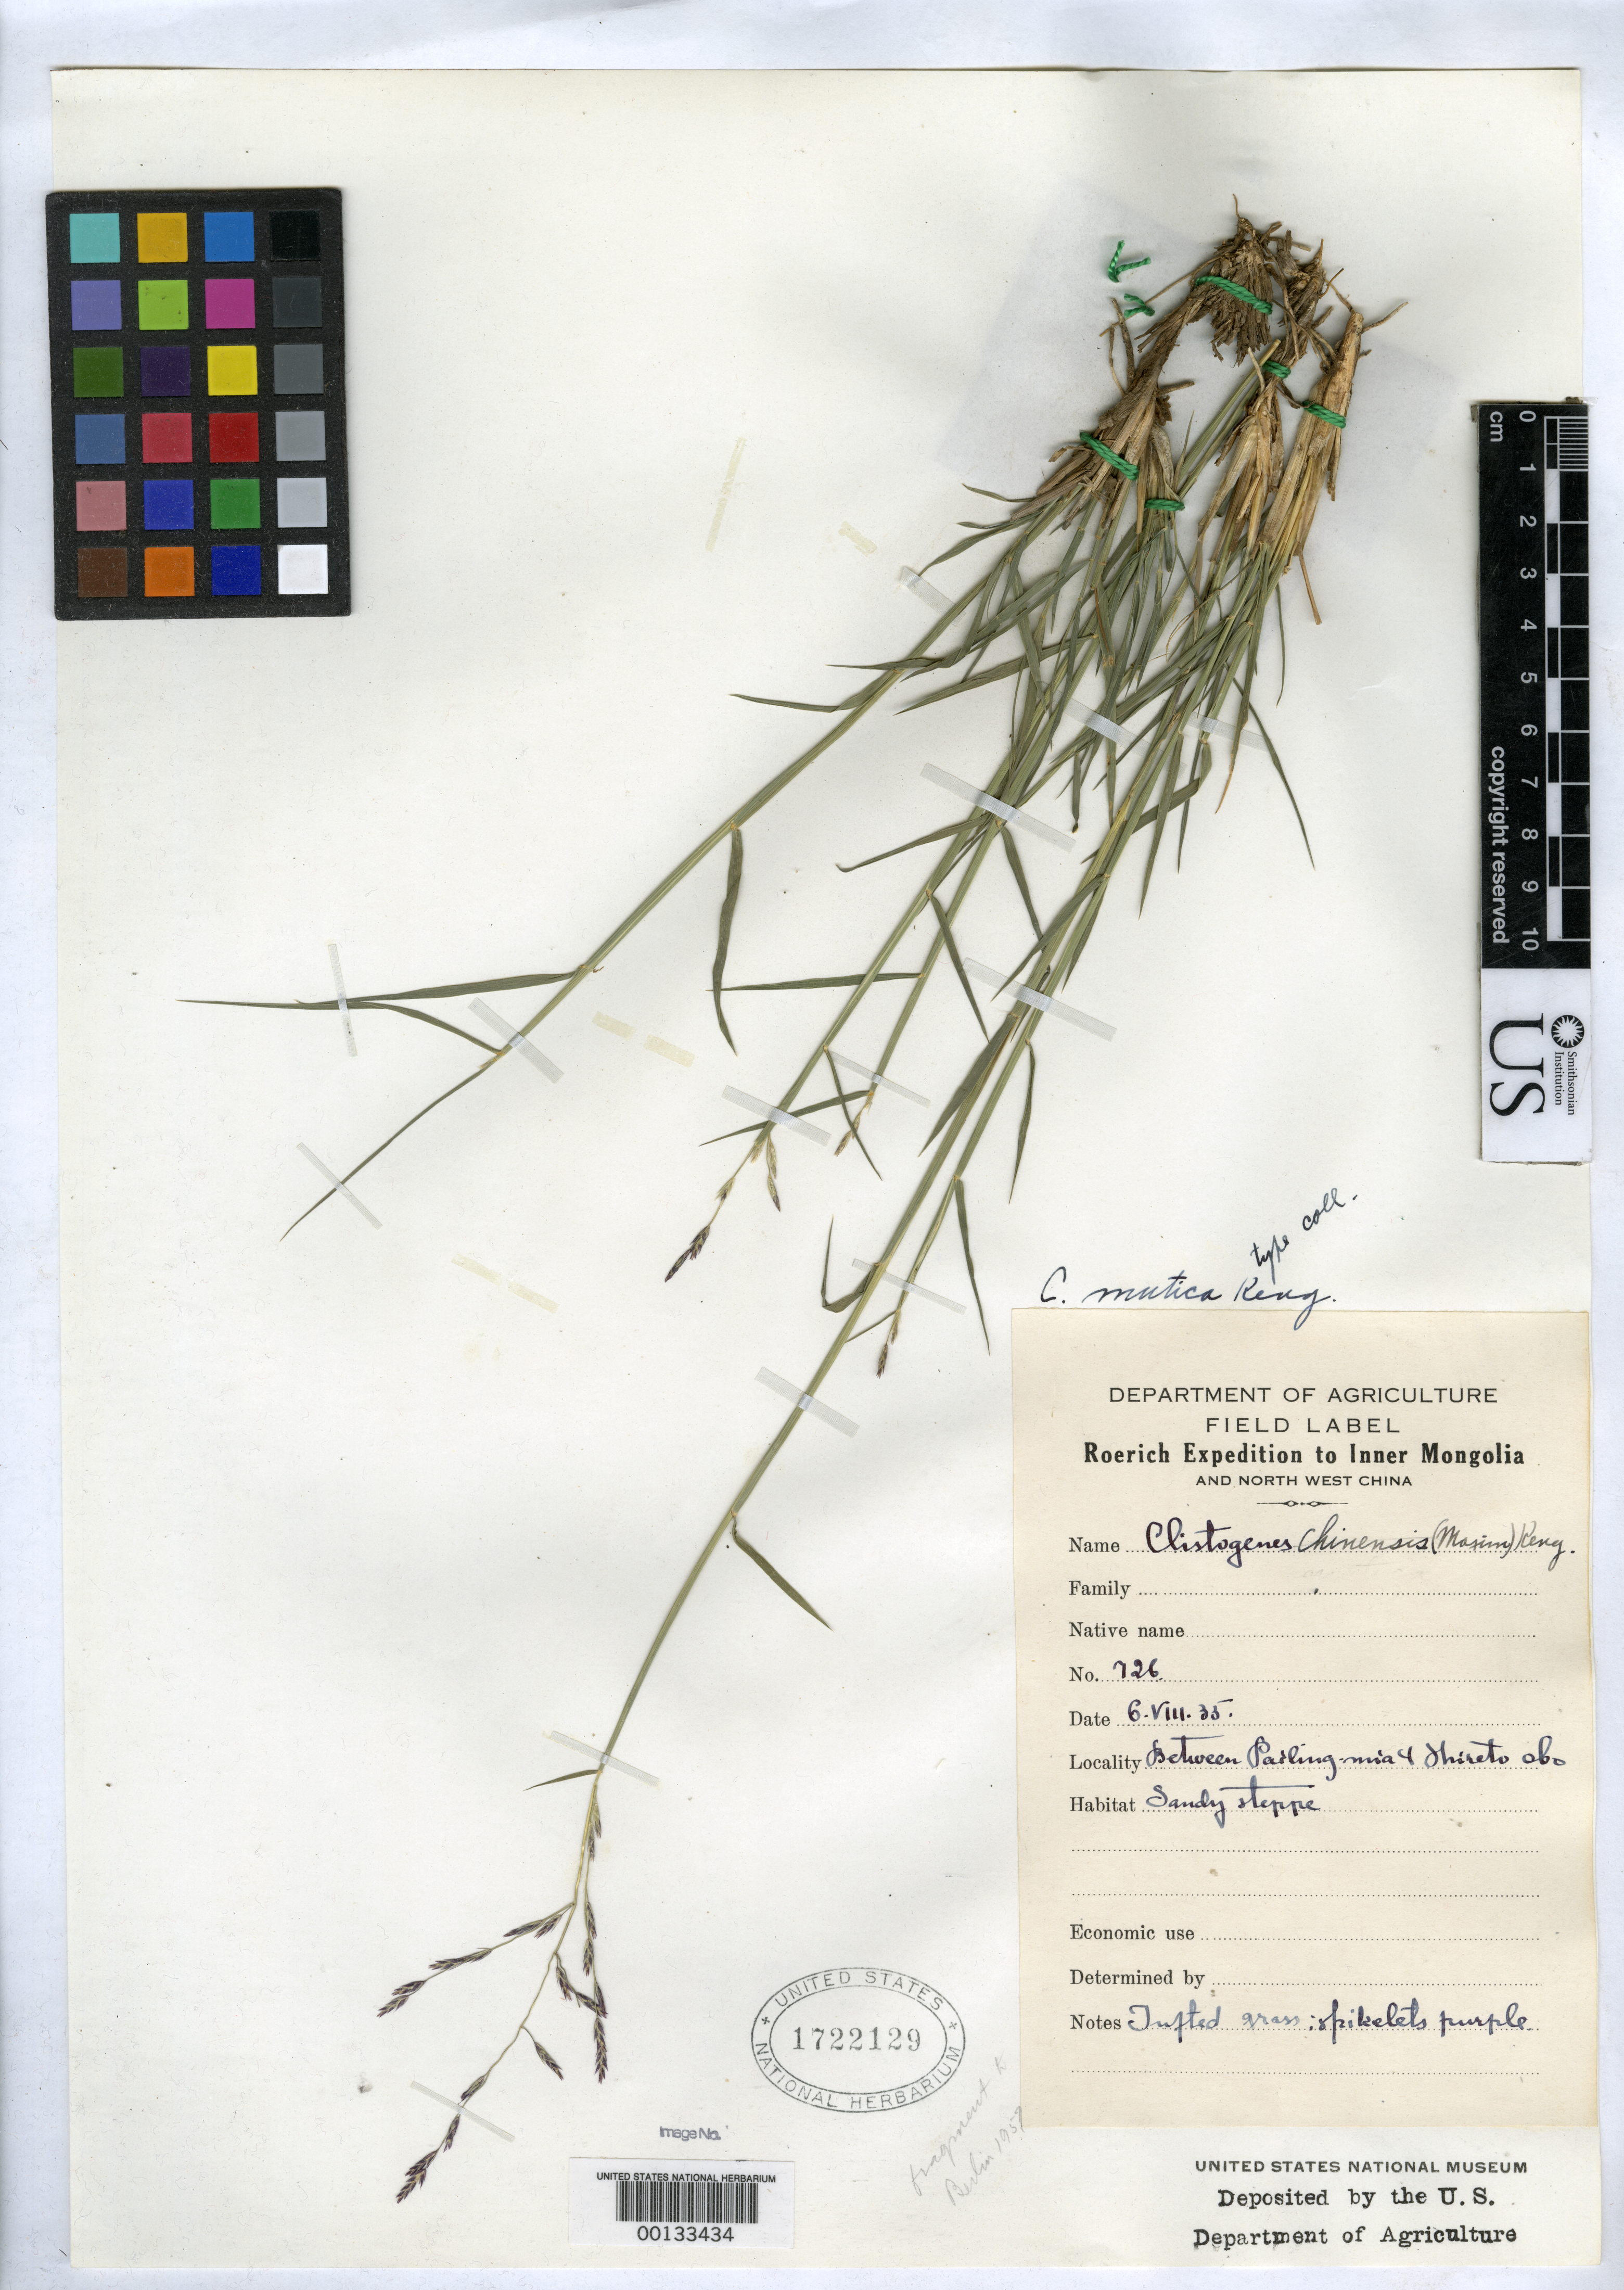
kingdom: Plantae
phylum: Tracheophyta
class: Liliopsida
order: Poales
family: Poaceae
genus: Cleistogenes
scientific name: Cleistogenes mutica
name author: Keng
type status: Isotype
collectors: Y. L. Keng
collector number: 3378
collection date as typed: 06 Aug 1935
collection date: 1935-08-06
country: Mongolia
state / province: Suiyuan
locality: Between Peiling Miao and Shiretu Obo.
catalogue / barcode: US 1722129